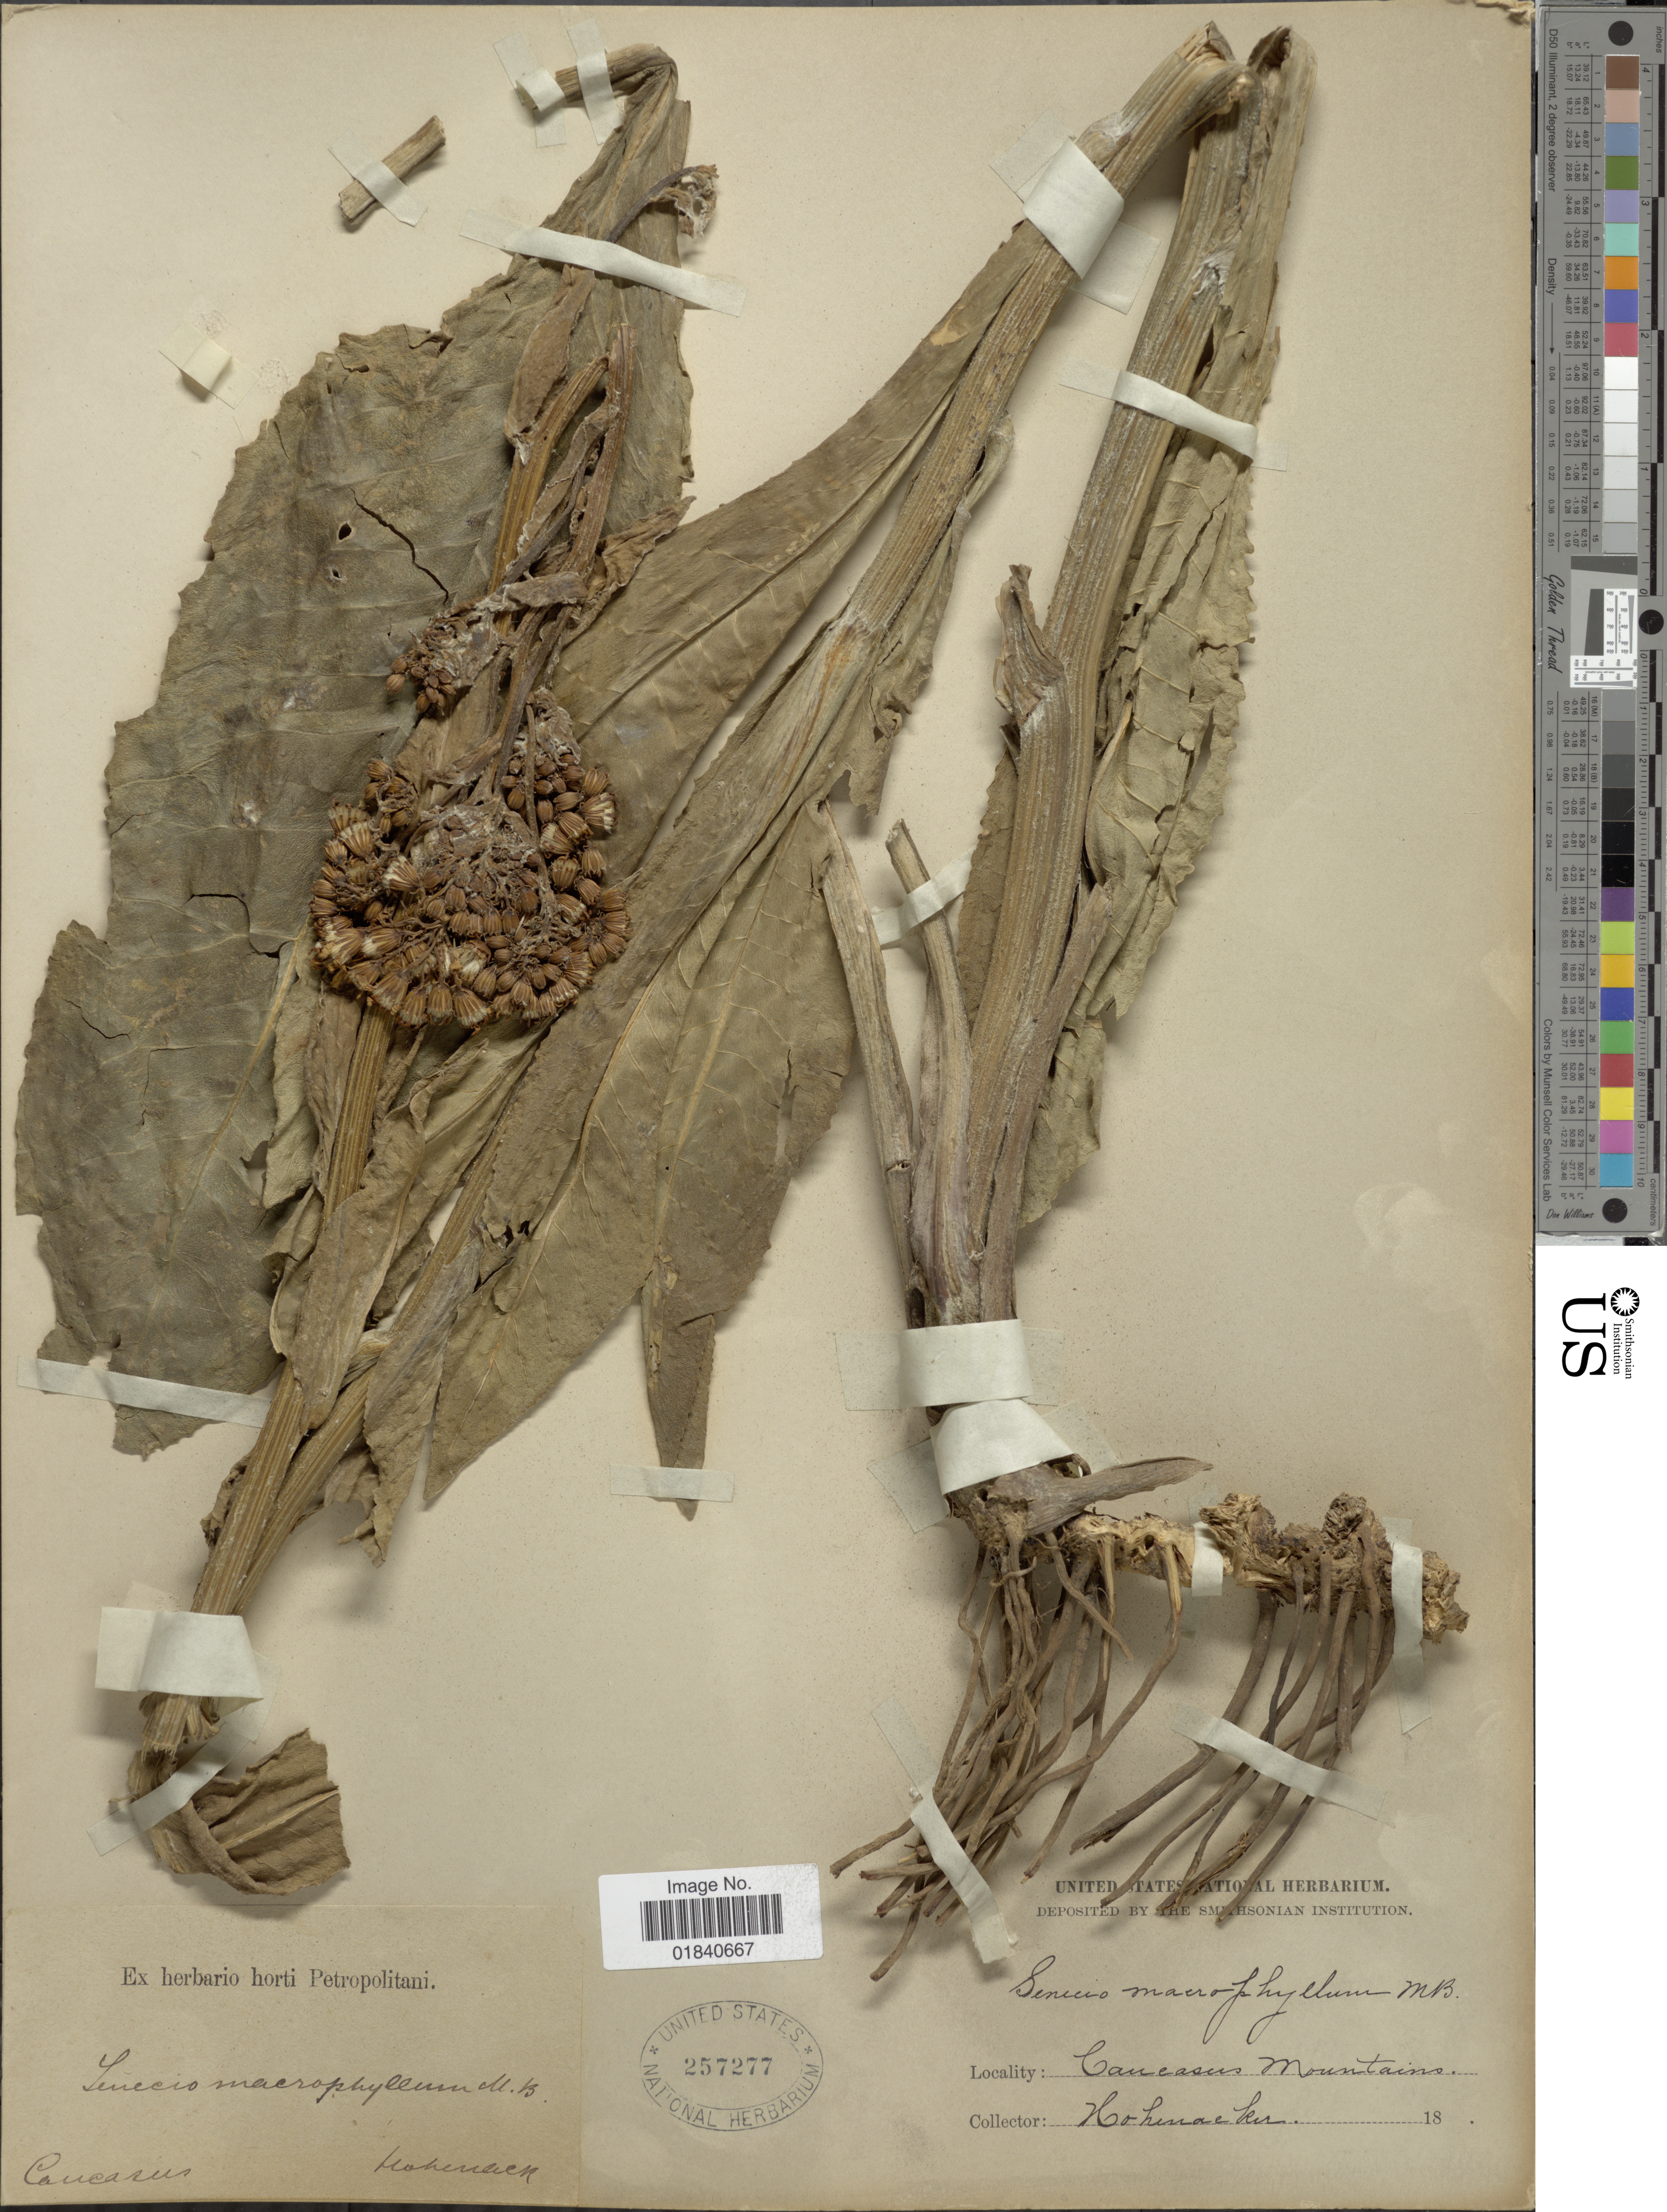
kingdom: Plantae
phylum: Tracheophyta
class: Magnoliopsida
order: Asterales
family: Asteraceae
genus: Senecio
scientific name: Senecio macrophyllus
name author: M. Bieb.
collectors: Hohenacker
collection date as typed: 18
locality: Caucasus Mountains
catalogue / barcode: US 257277